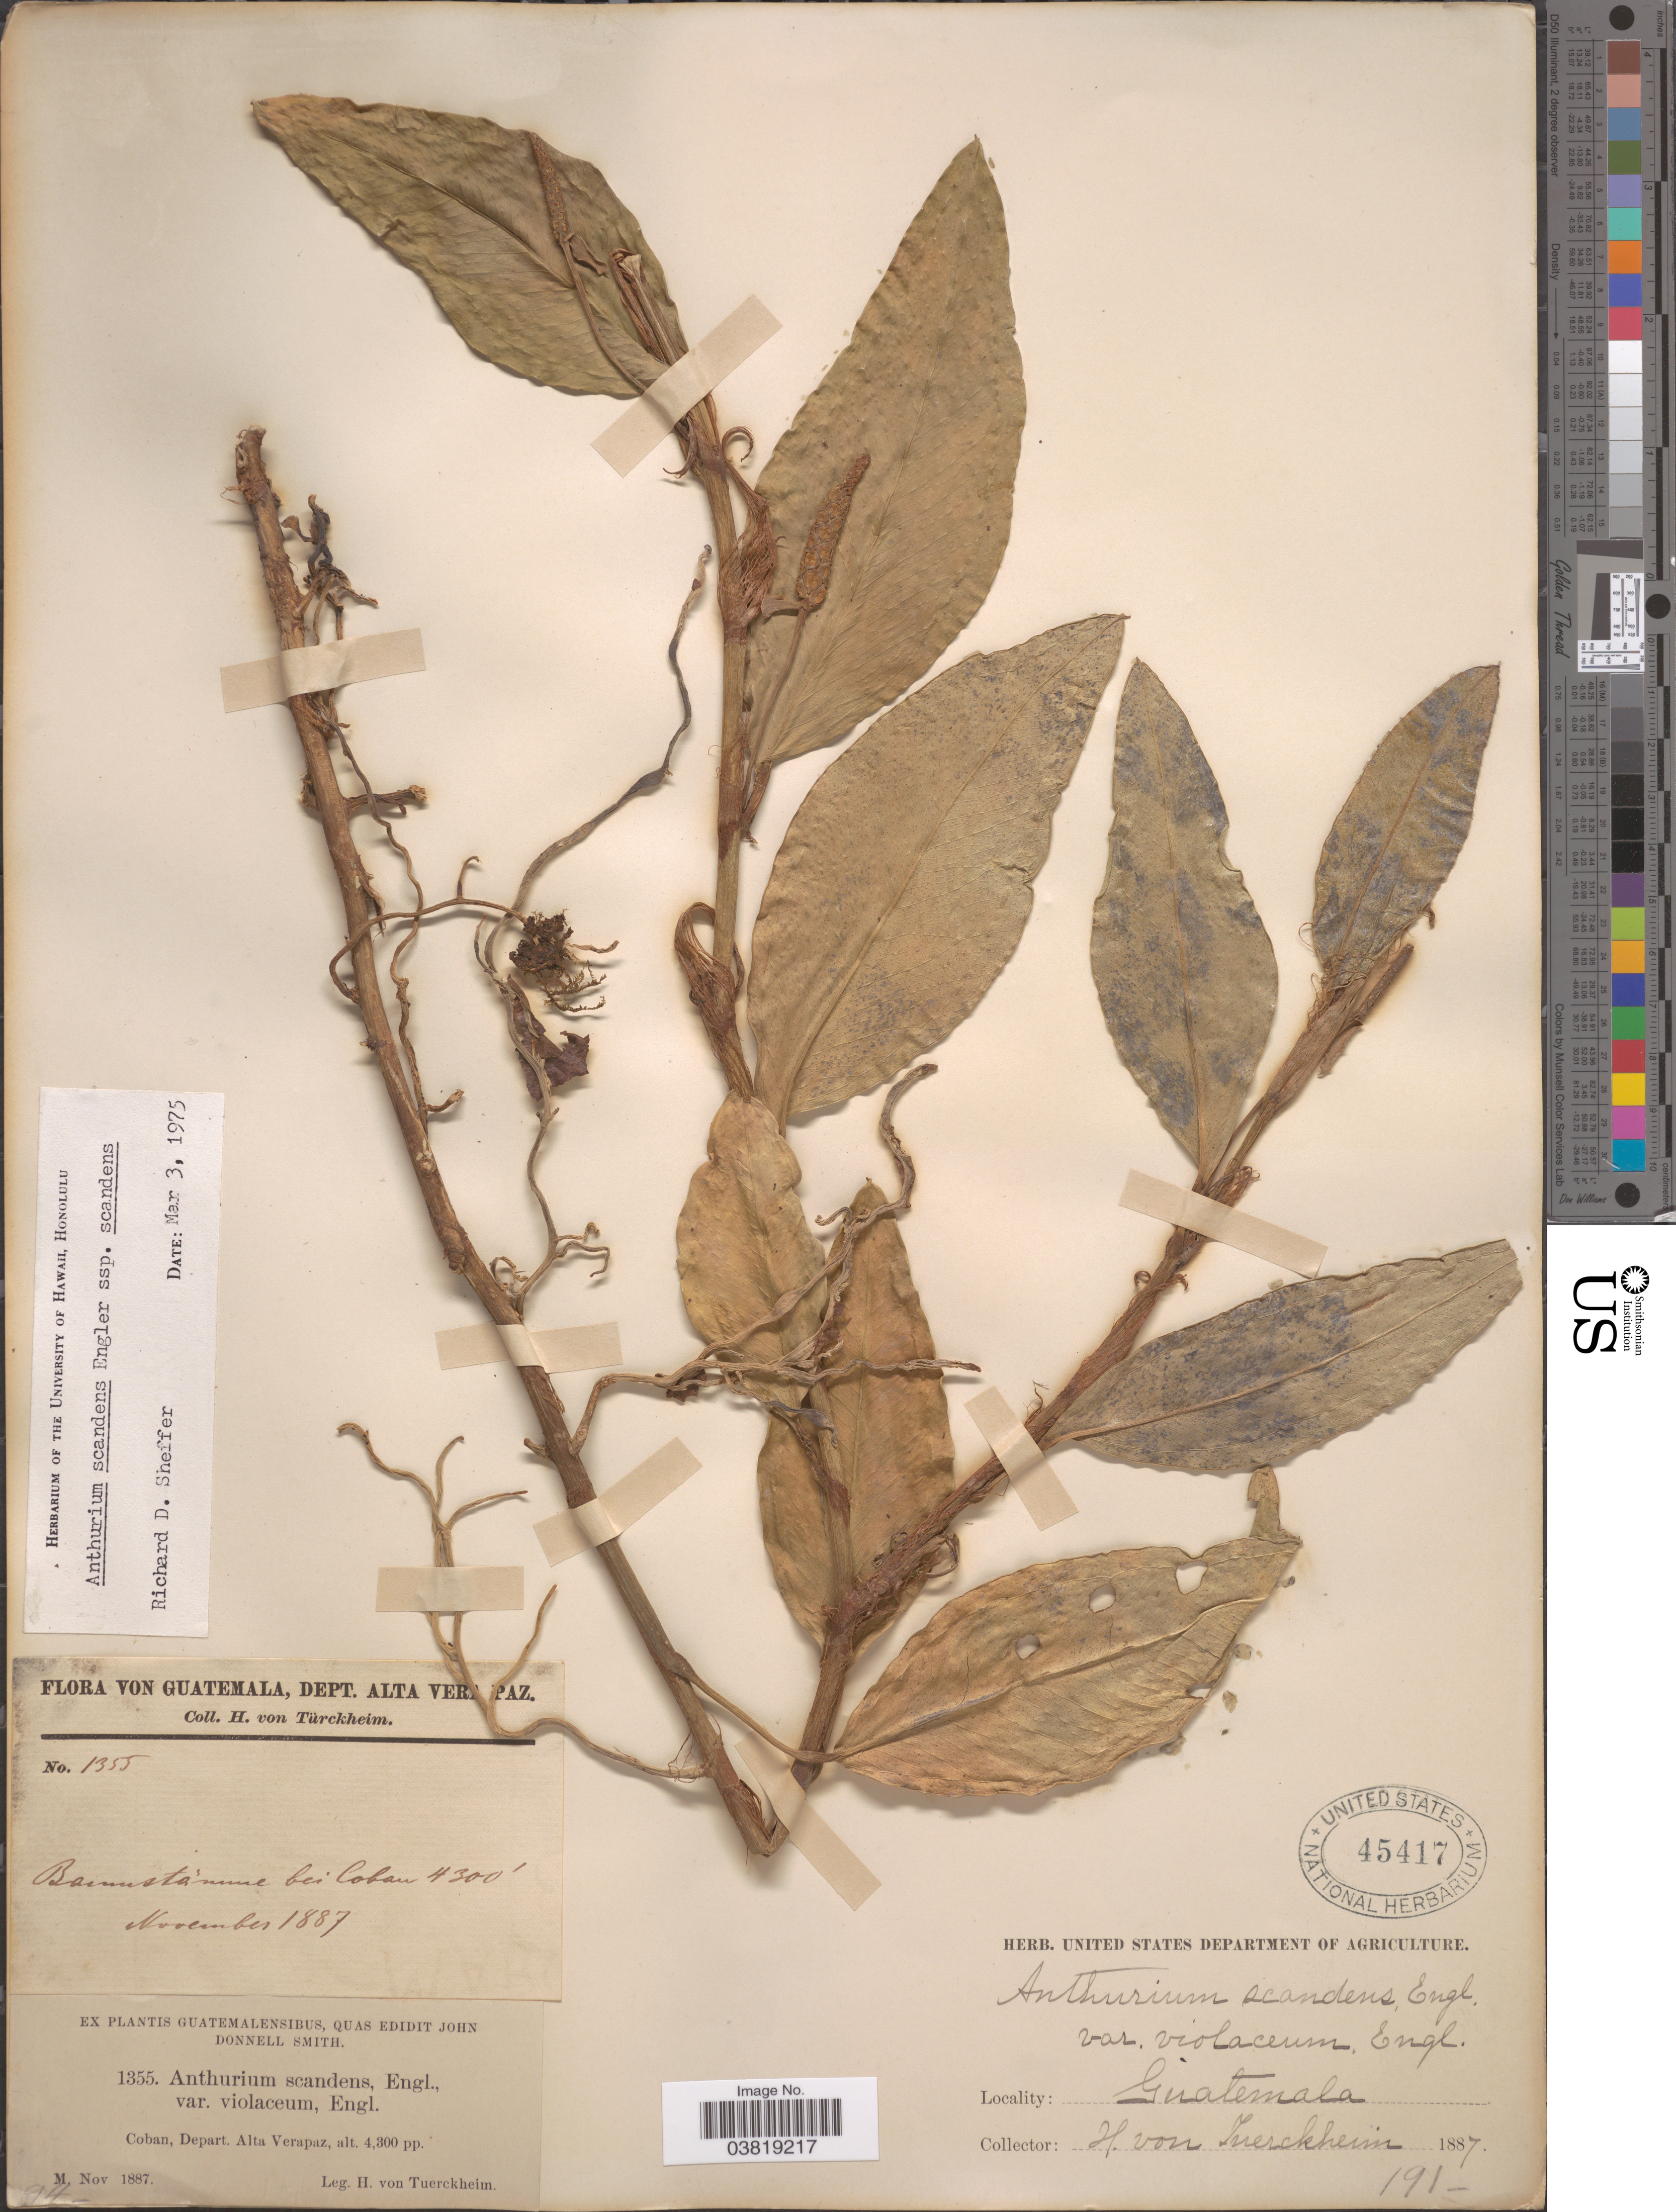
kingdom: Plantae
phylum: Tracheophyta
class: Liliopsida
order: Alismatales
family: Araceae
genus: Anthurium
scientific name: Anthurium scandens var. scandens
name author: (Aubl.) Engl.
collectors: H. von Türckheim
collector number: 1355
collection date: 1887-11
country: Guatemala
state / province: Alta Verapaz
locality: Coban. Depart. Alta Verapaz.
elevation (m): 1311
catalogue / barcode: US 45417